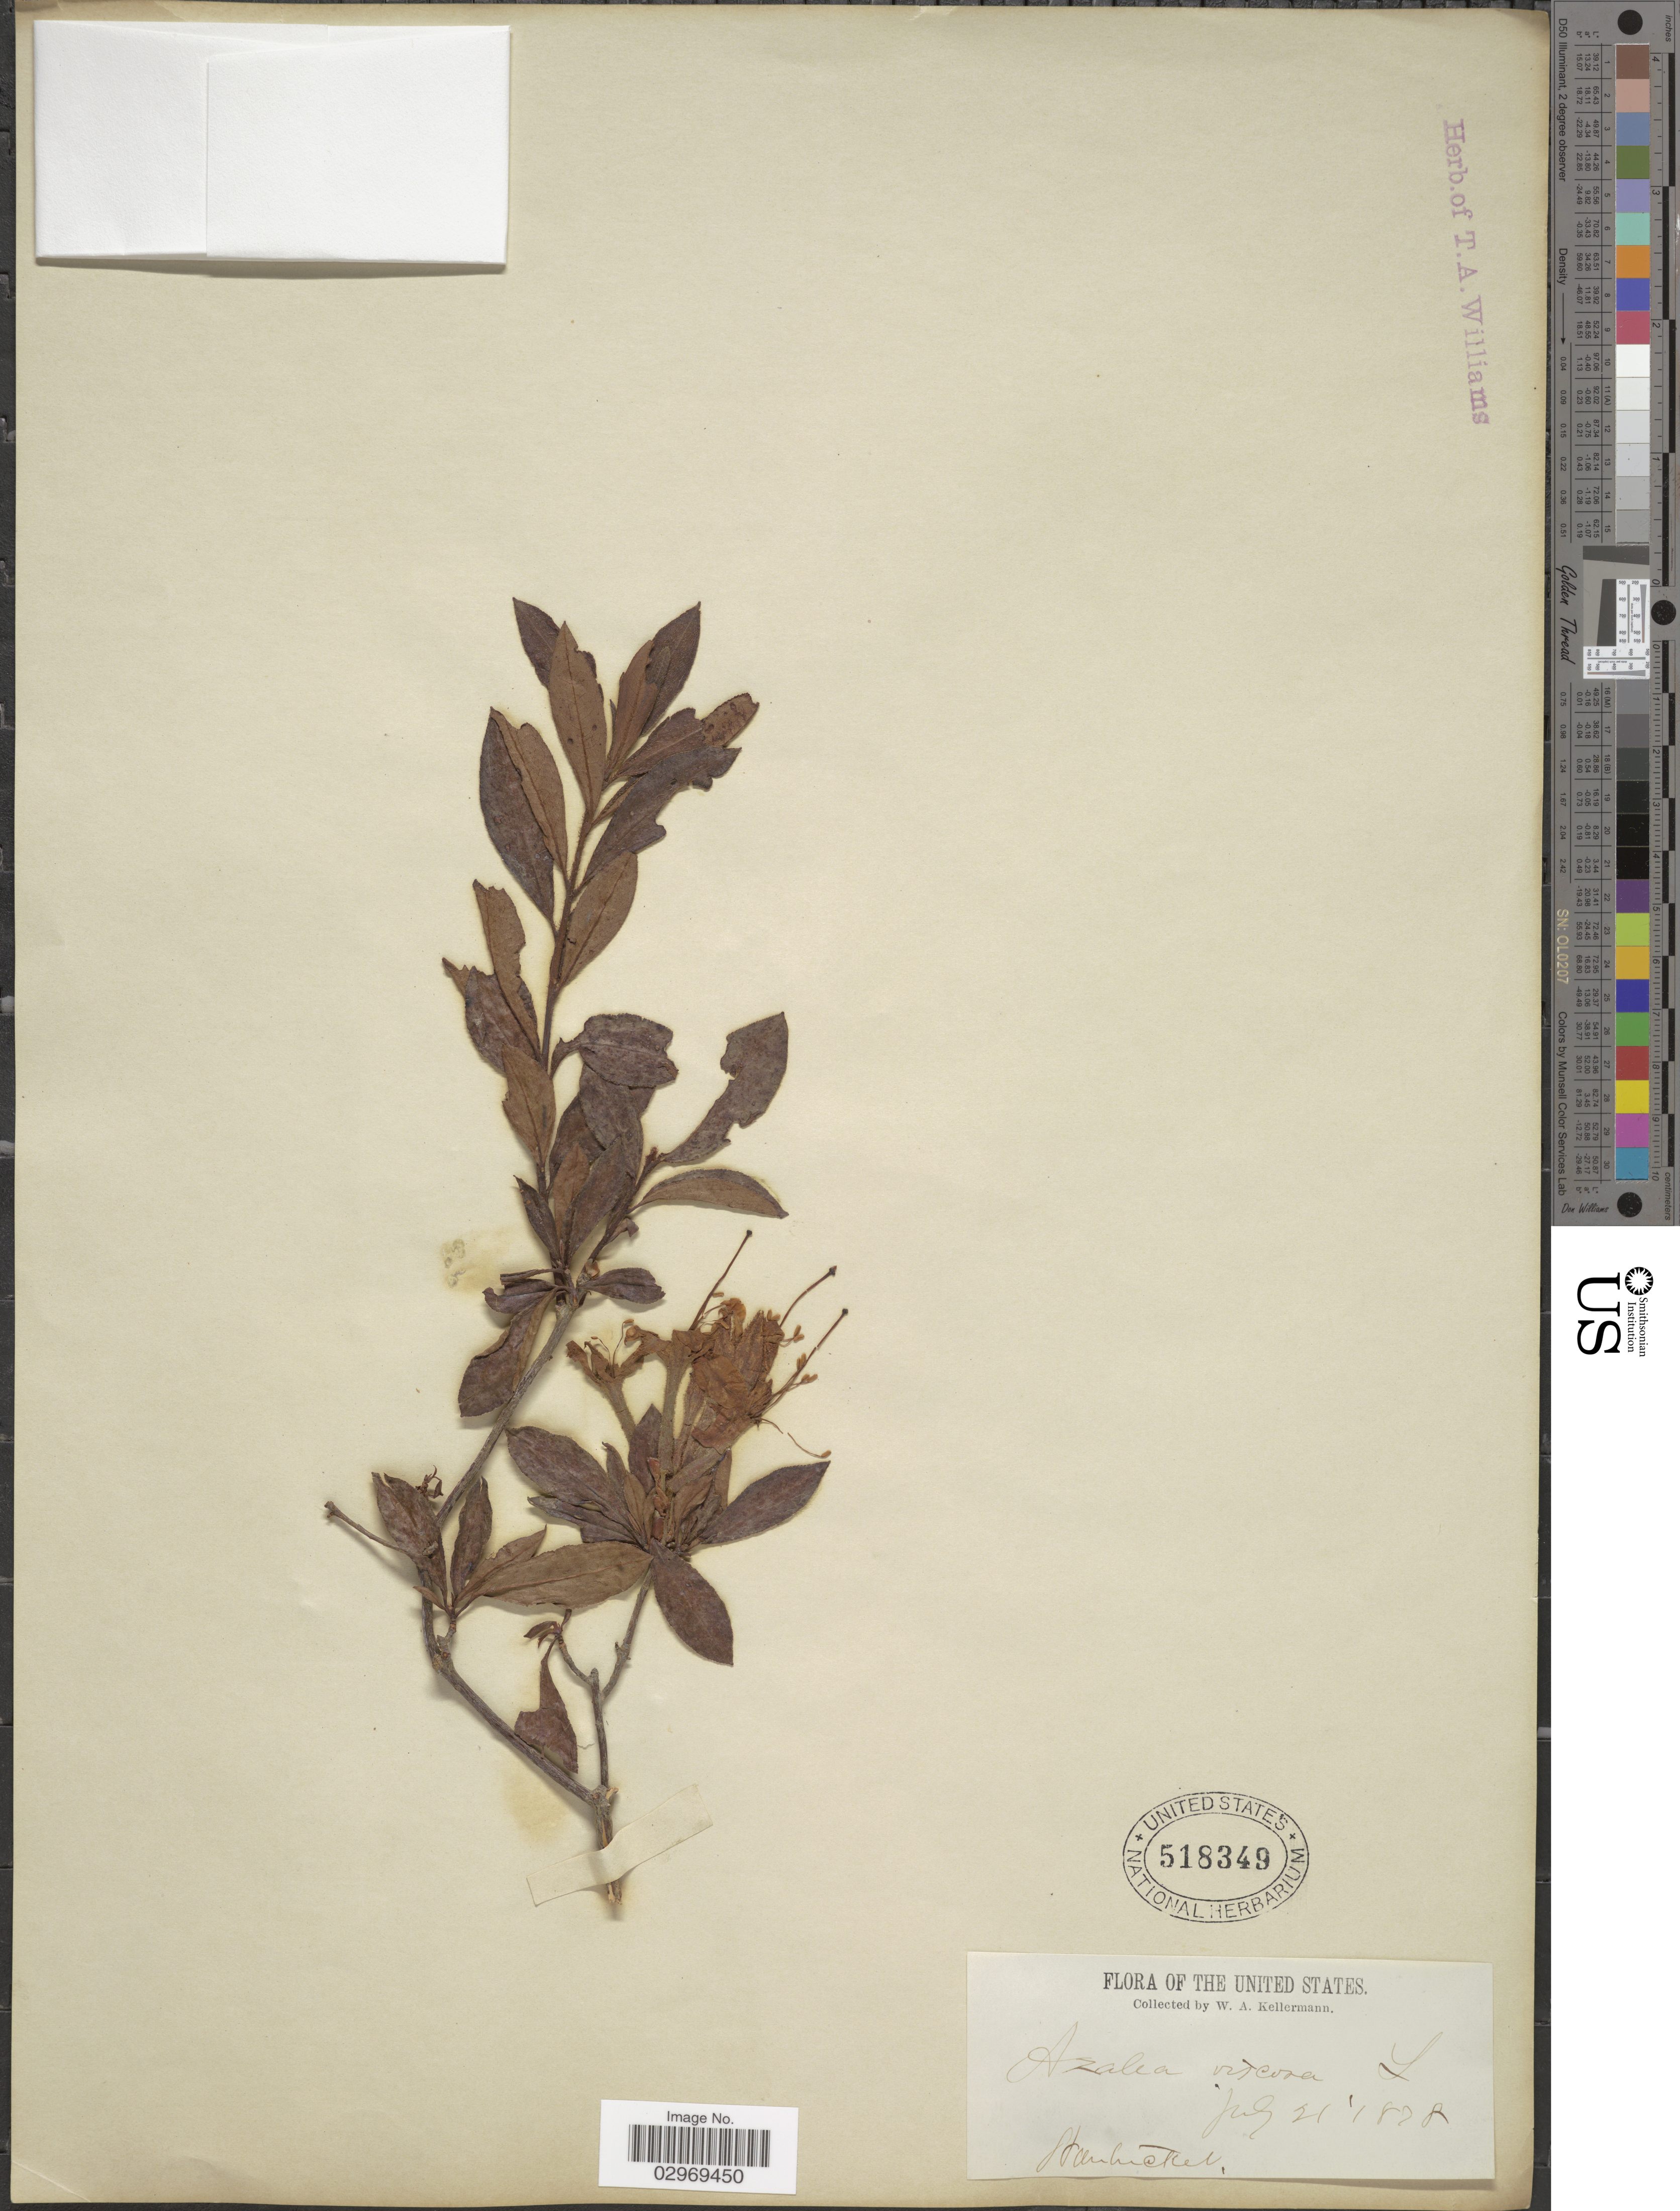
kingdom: Plantae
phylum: Tracheophyta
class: Magnoliopsida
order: Ericales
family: Ericaceae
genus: Rhododendron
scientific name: Rhododendron viscosum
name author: (L.) Torr.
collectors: W. Kellerman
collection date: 1828-07-21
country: United States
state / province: Massachusetts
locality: Nantucket.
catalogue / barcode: US 518349